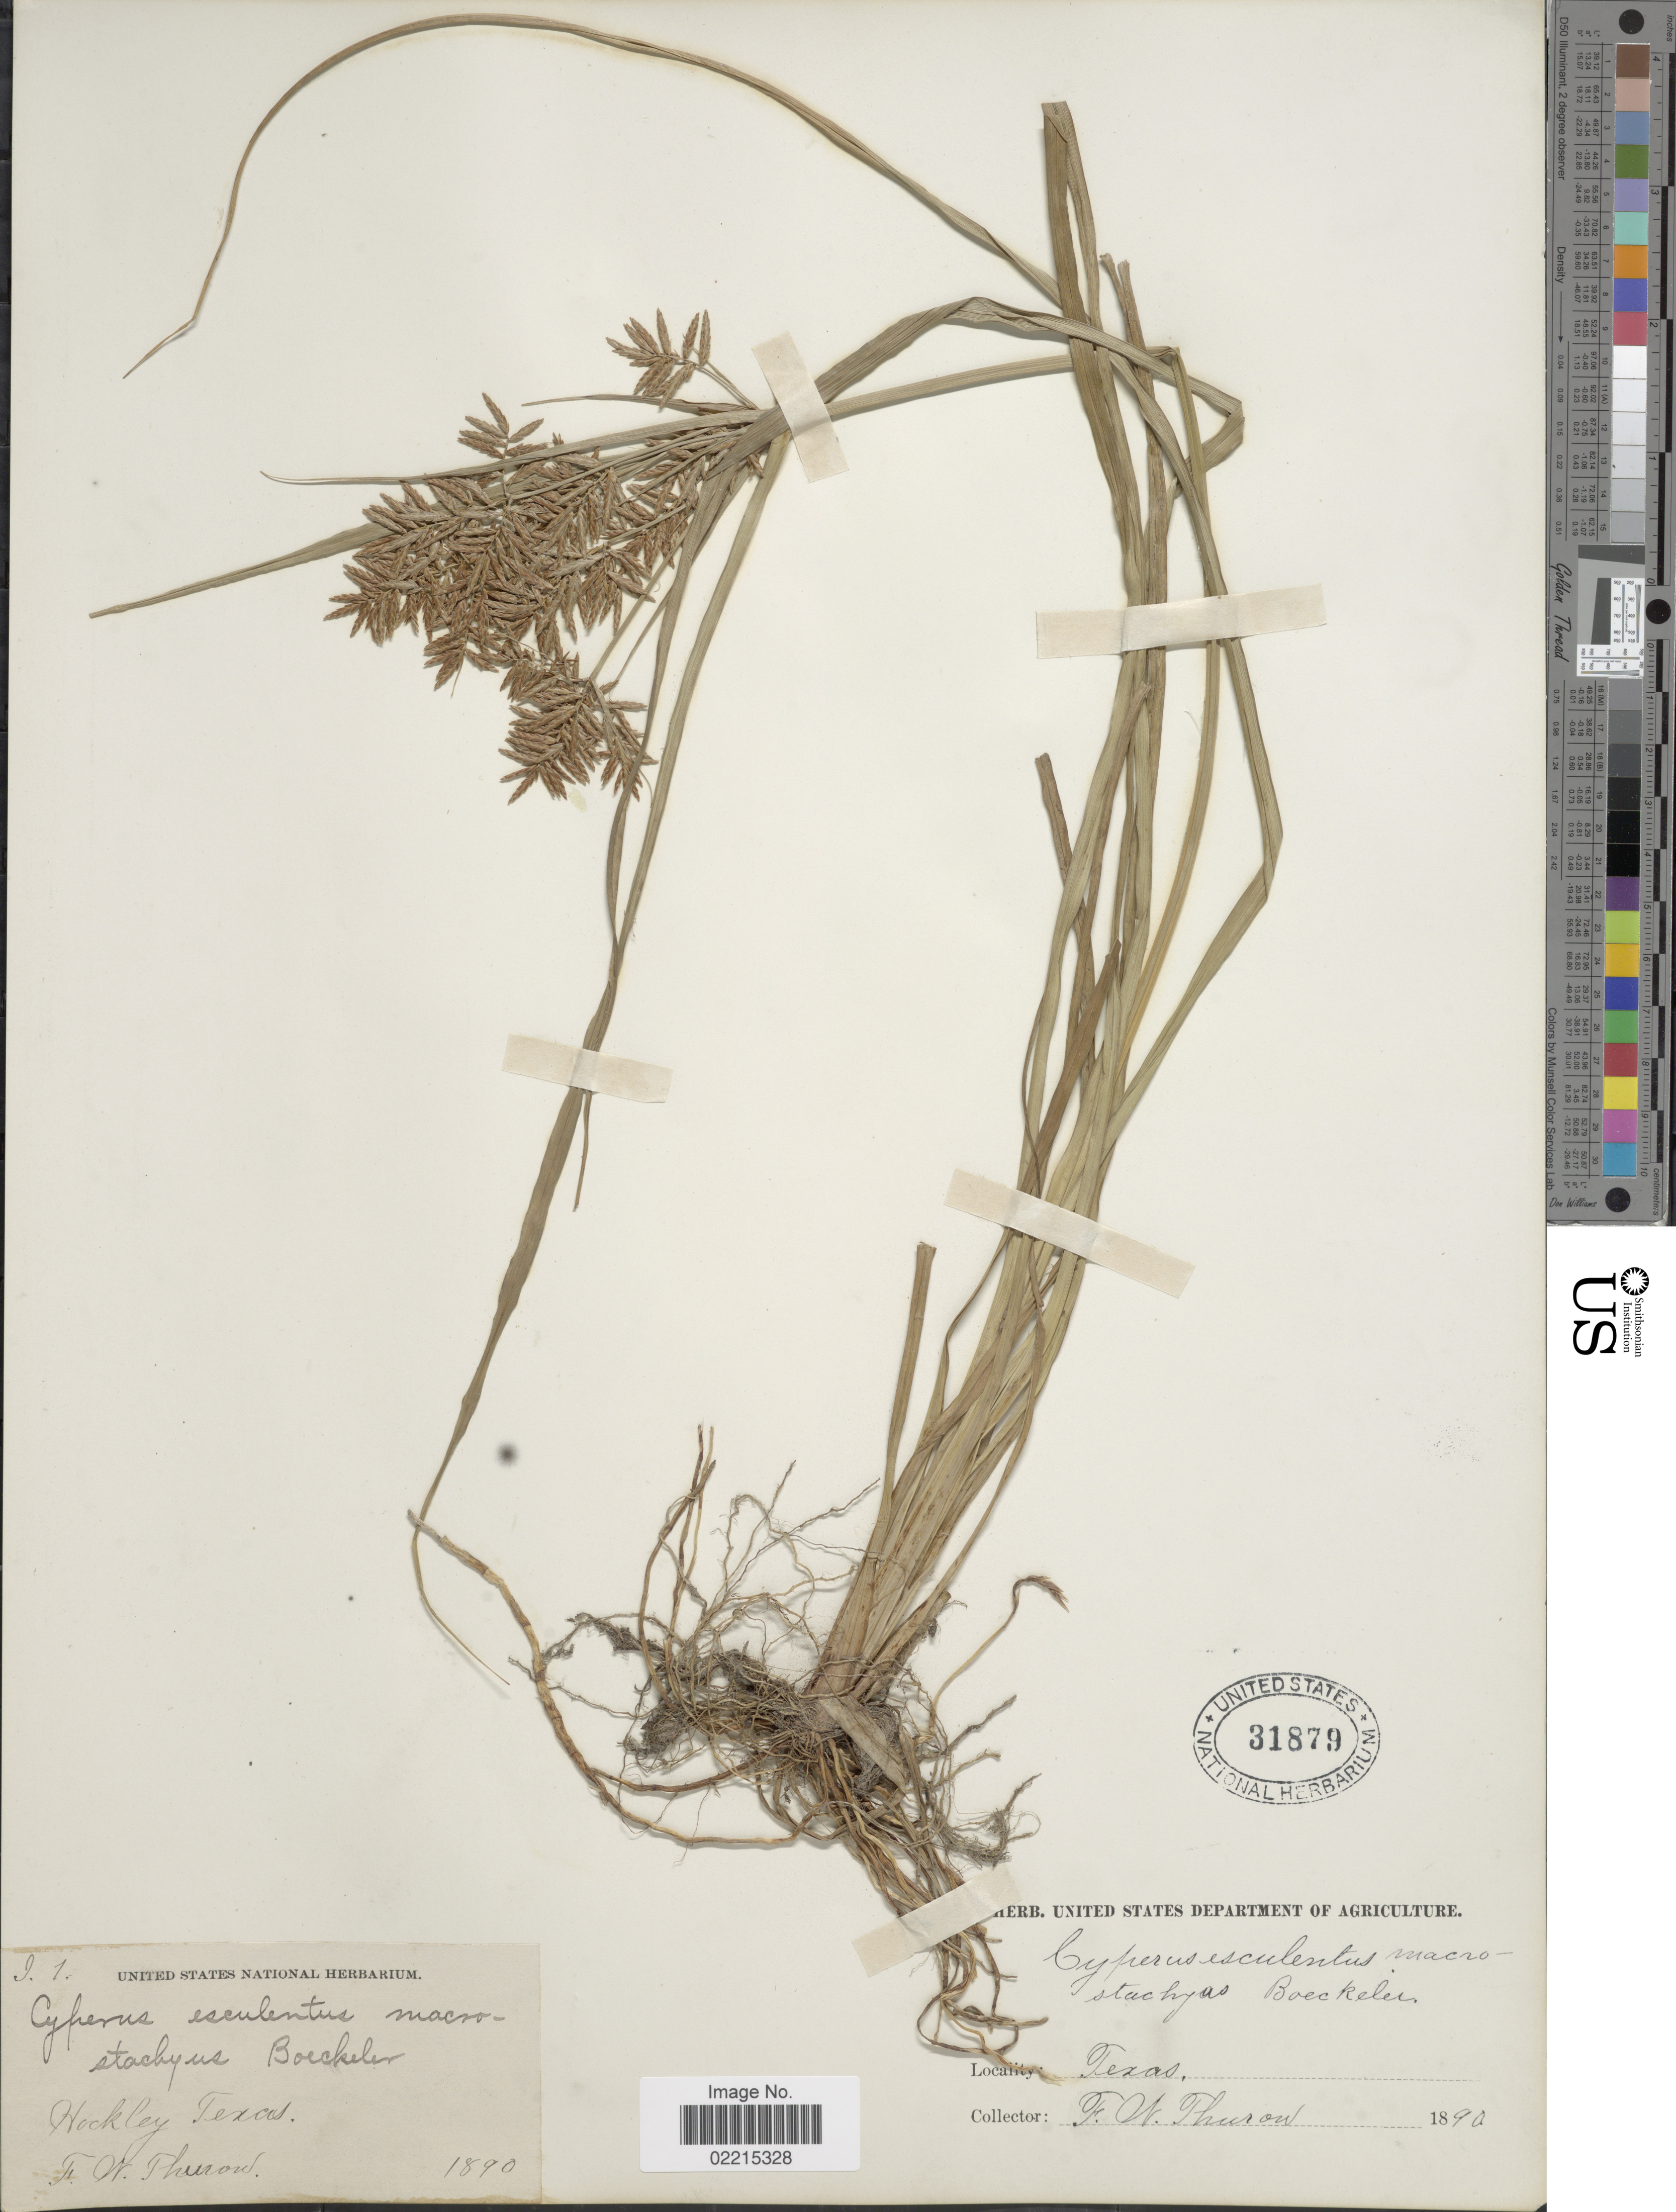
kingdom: Plantae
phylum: Tracheophyta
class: Liliopsida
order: Poales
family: Cyperaceae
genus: Cyperus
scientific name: Cyperus esculentus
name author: L.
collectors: F. Thuron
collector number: I.1?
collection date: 1890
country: United States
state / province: Texas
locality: Hockley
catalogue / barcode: US 31879